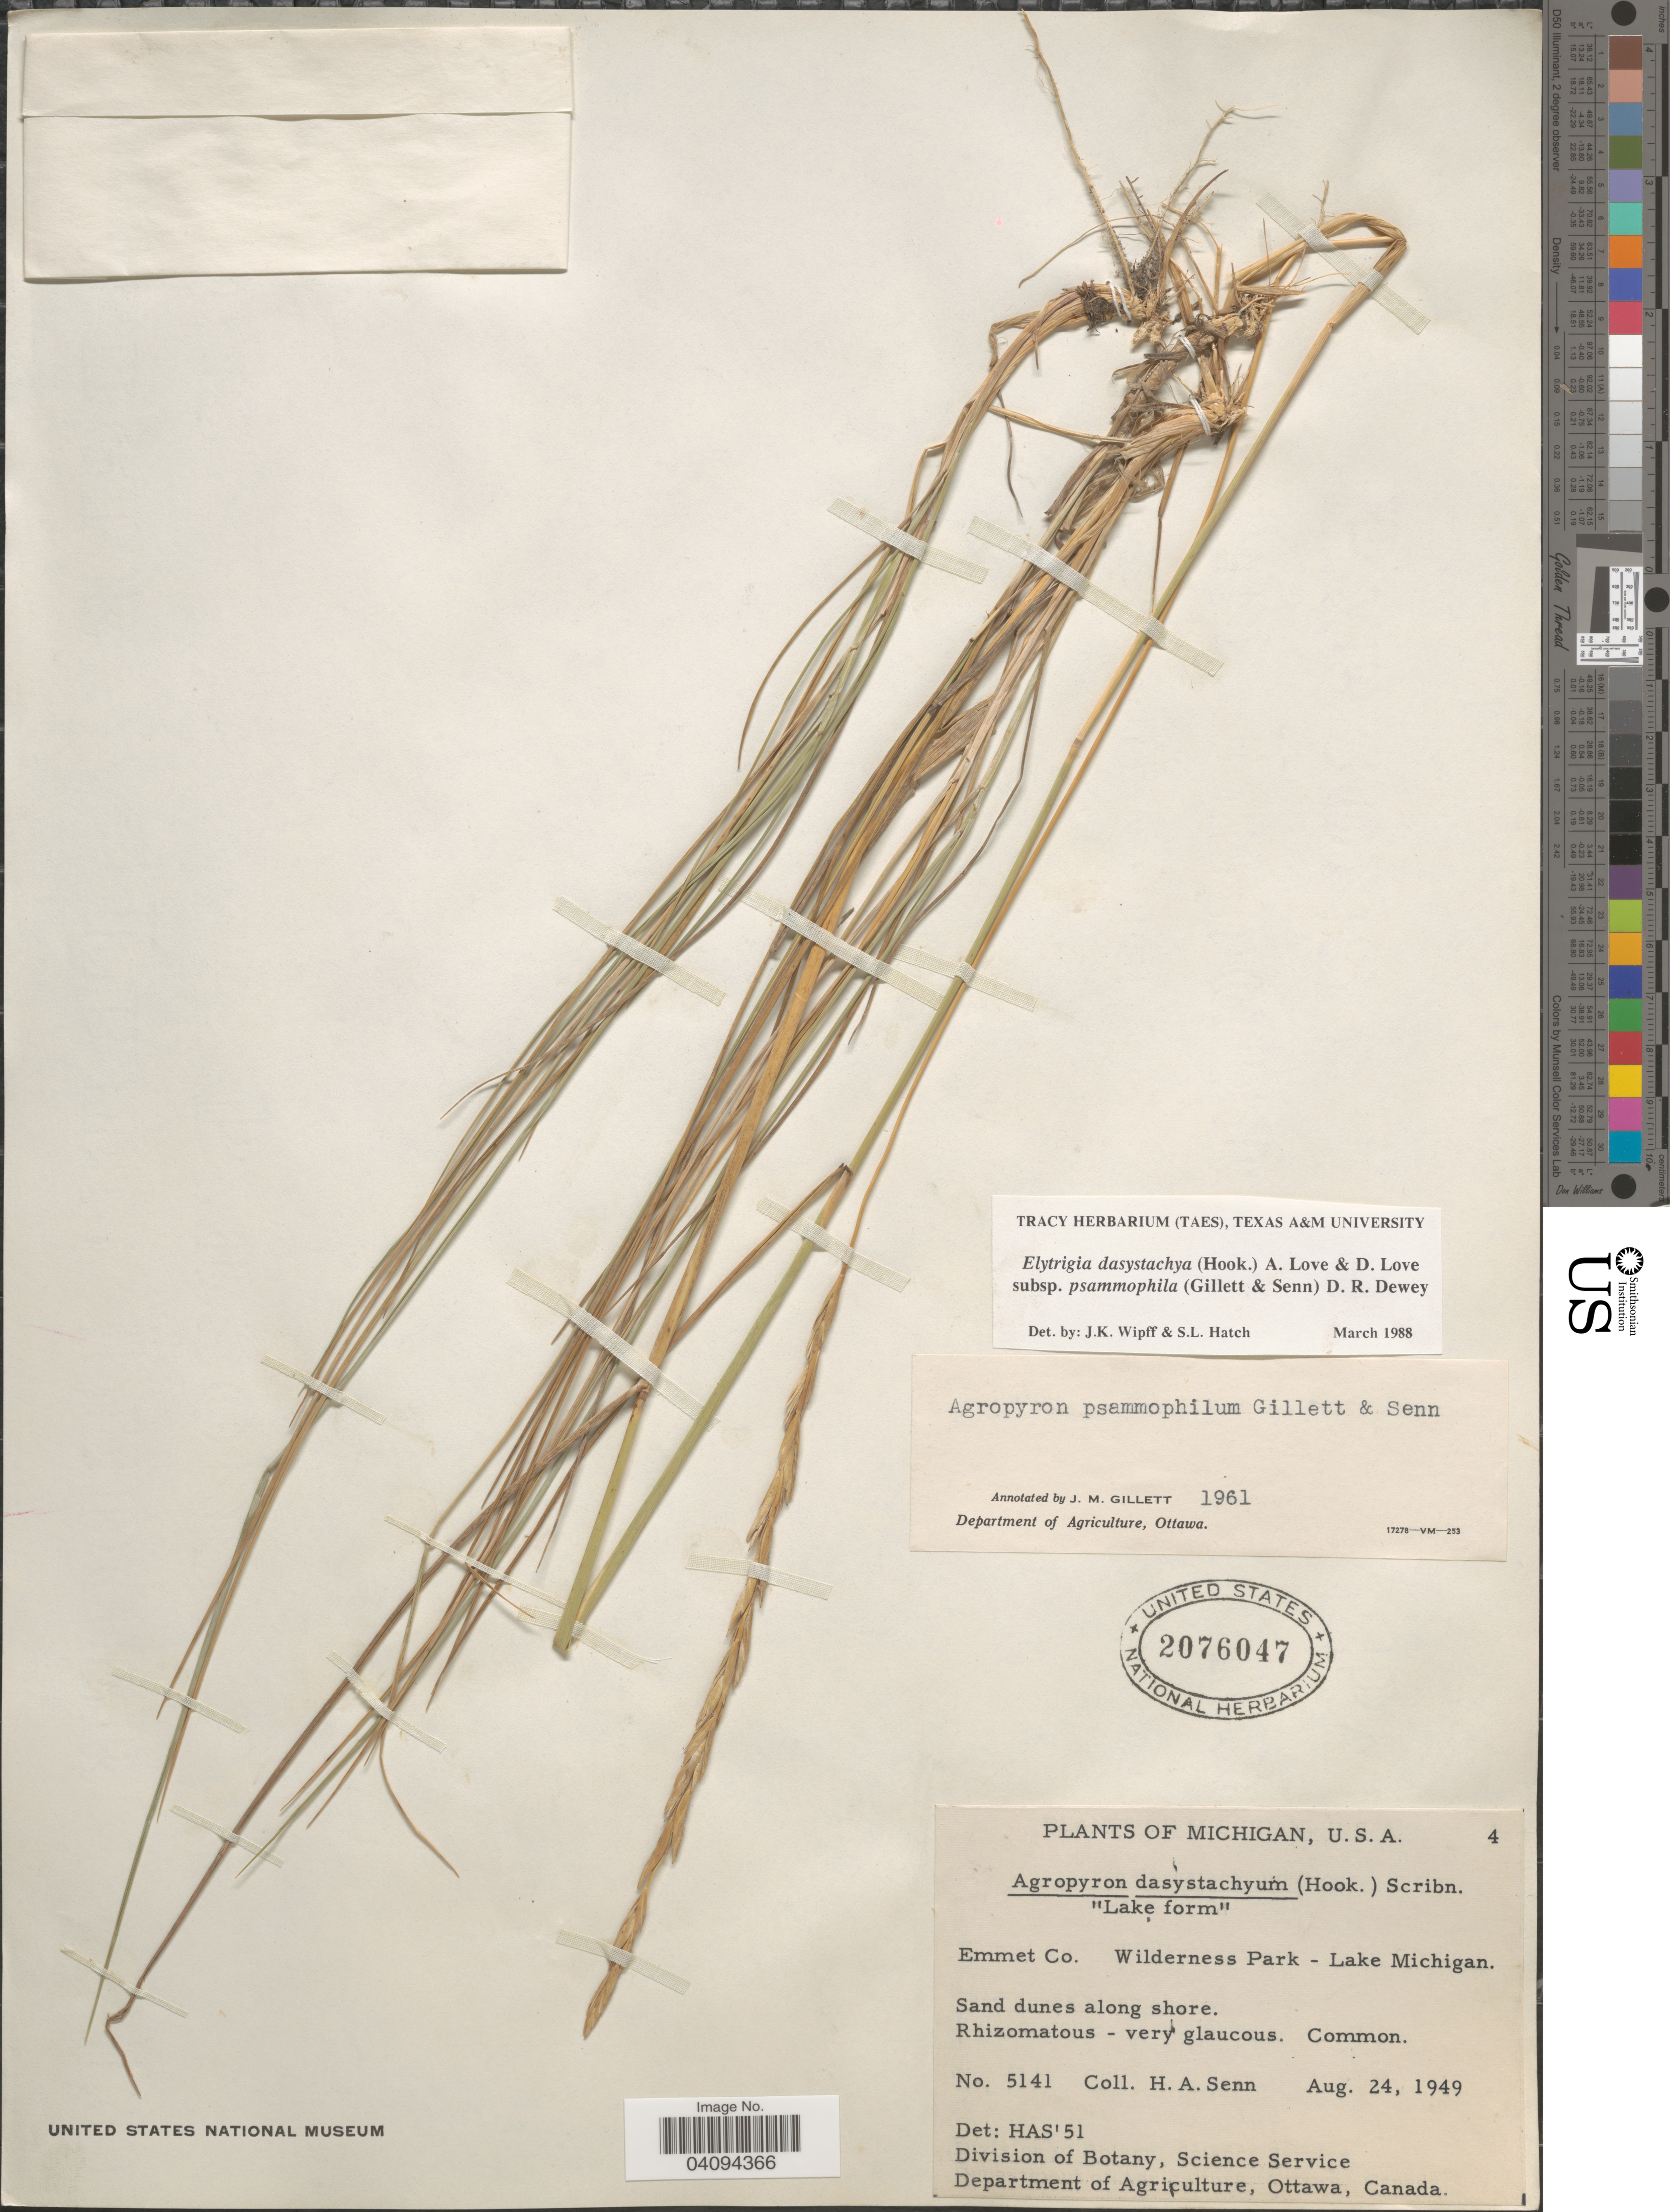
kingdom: Plantae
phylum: Tracheophyta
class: Liliopsida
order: Poales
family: Poaceae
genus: Elymus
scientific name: Elymus lanceolatus subsp. psammophilus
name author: (J.M. Gillett & H. Senn) Á. Löve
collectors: H. Senn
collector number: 5141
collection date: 1949-08-24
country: United States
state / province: Michigan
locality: Emmet Co. Wilderness Park - Lake Michigan. Sand dunes along shore.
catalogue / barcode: US 2076047